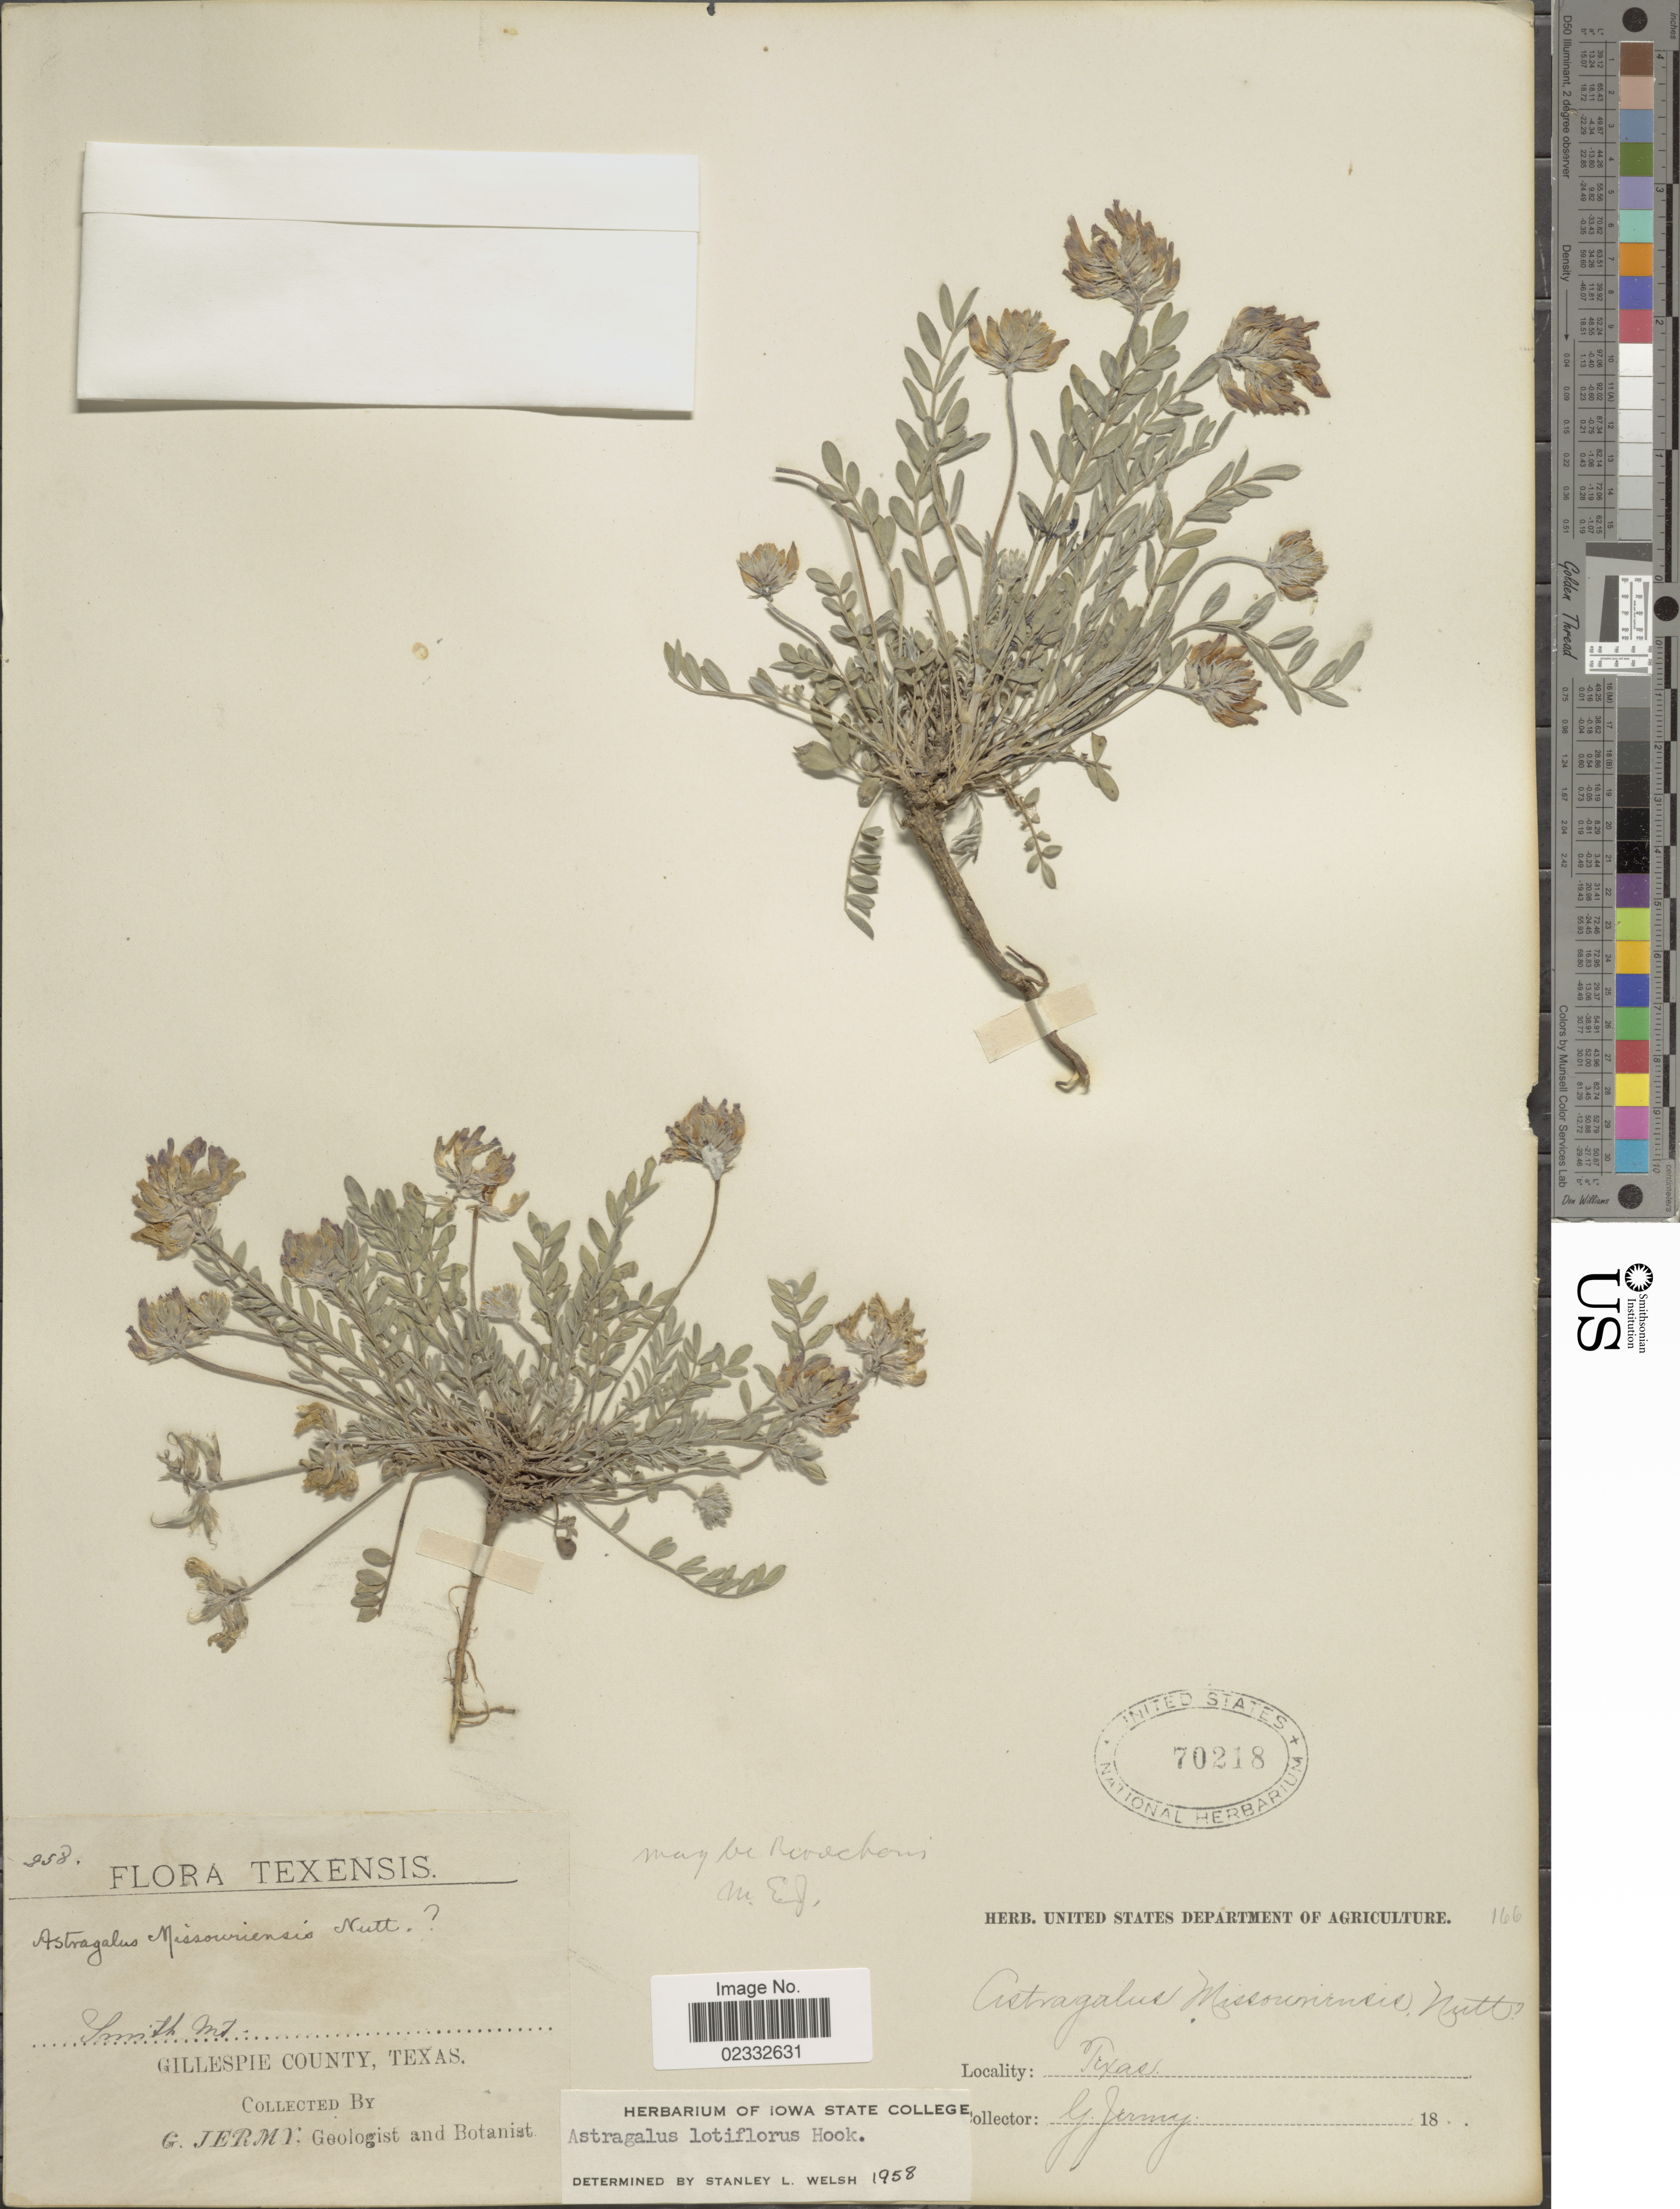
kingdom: Plantae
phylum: Tracheophyta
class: Magnoliopsida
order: Fabales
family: Fabaceae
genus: Astragalus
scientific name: Astragalus lotiflorus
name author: Hook.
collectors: G. Jermy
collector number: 258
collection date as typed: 18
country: United States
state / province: Texas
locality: Texensis. Gillespie County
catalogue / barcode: US 70218